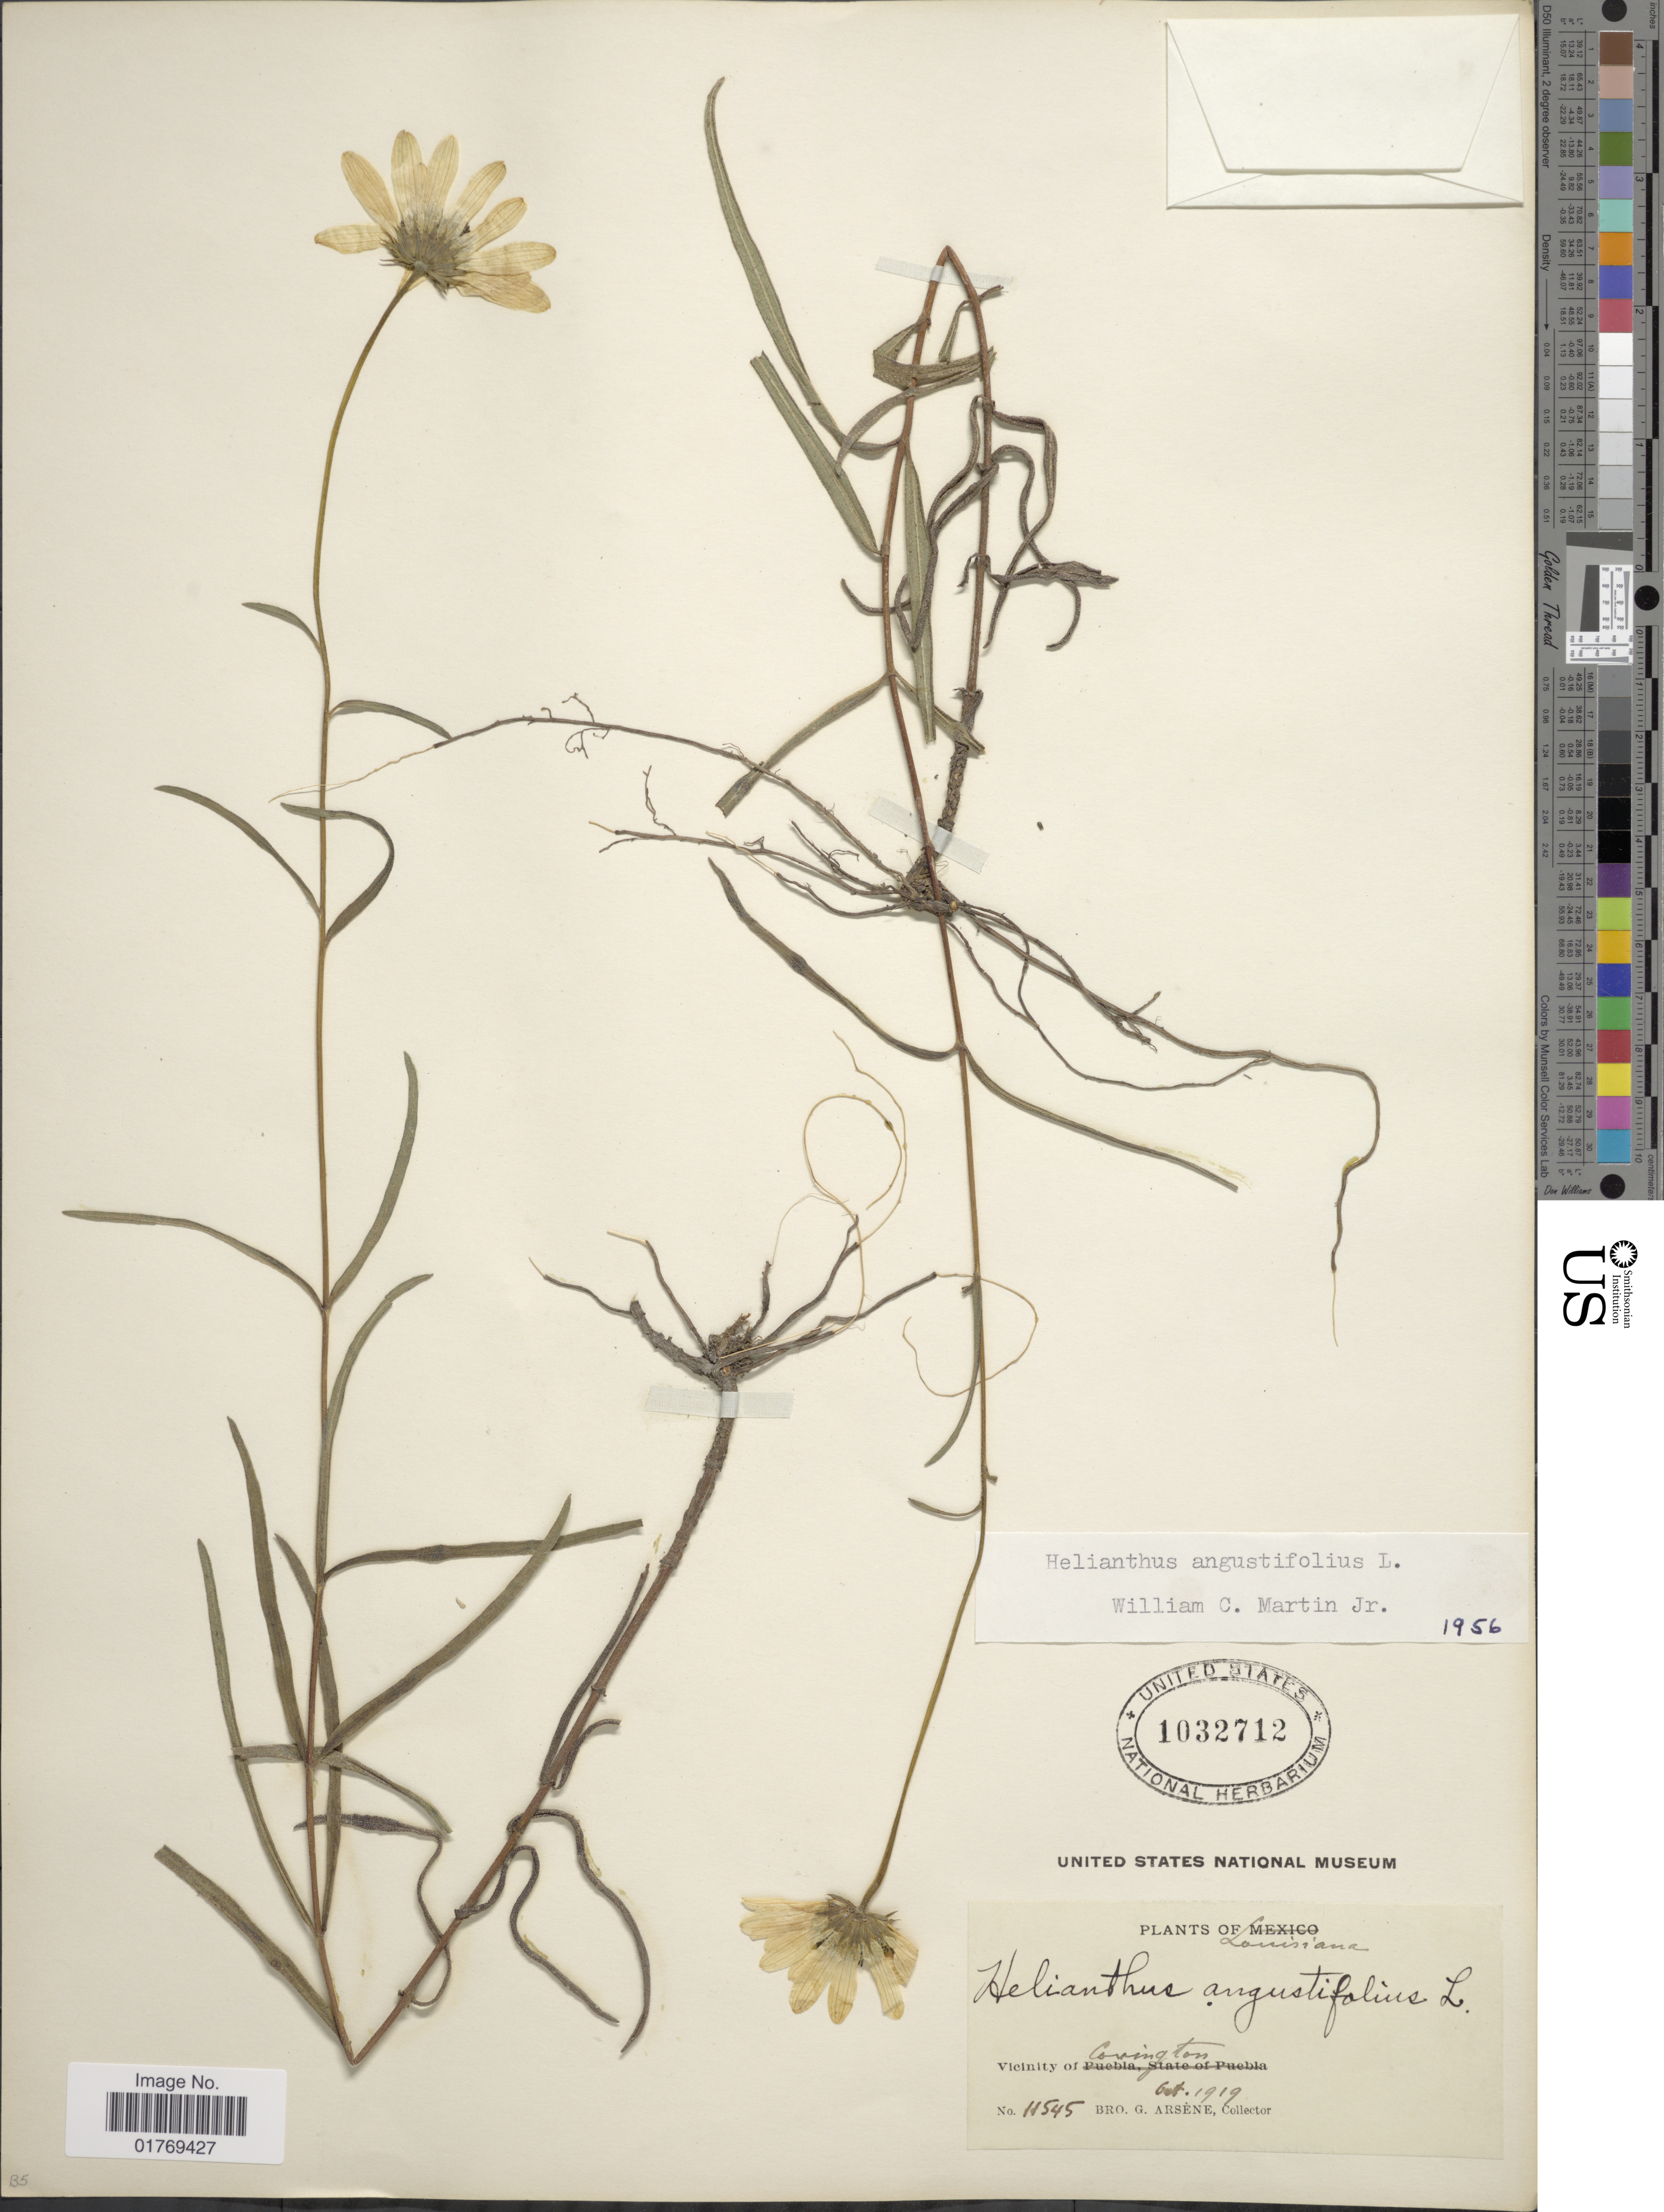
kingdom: Plantae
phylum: Tracheophyta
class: Magnoliopsida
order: Asterales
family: Asteraceae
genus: Helianthus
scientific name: Helianthus angustifolius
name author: L.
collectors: Bro. G. Arsène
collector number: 11545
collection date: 1919-10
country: United States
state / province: Louisiana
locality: Vicinity of Covington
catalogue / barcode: US 1032712